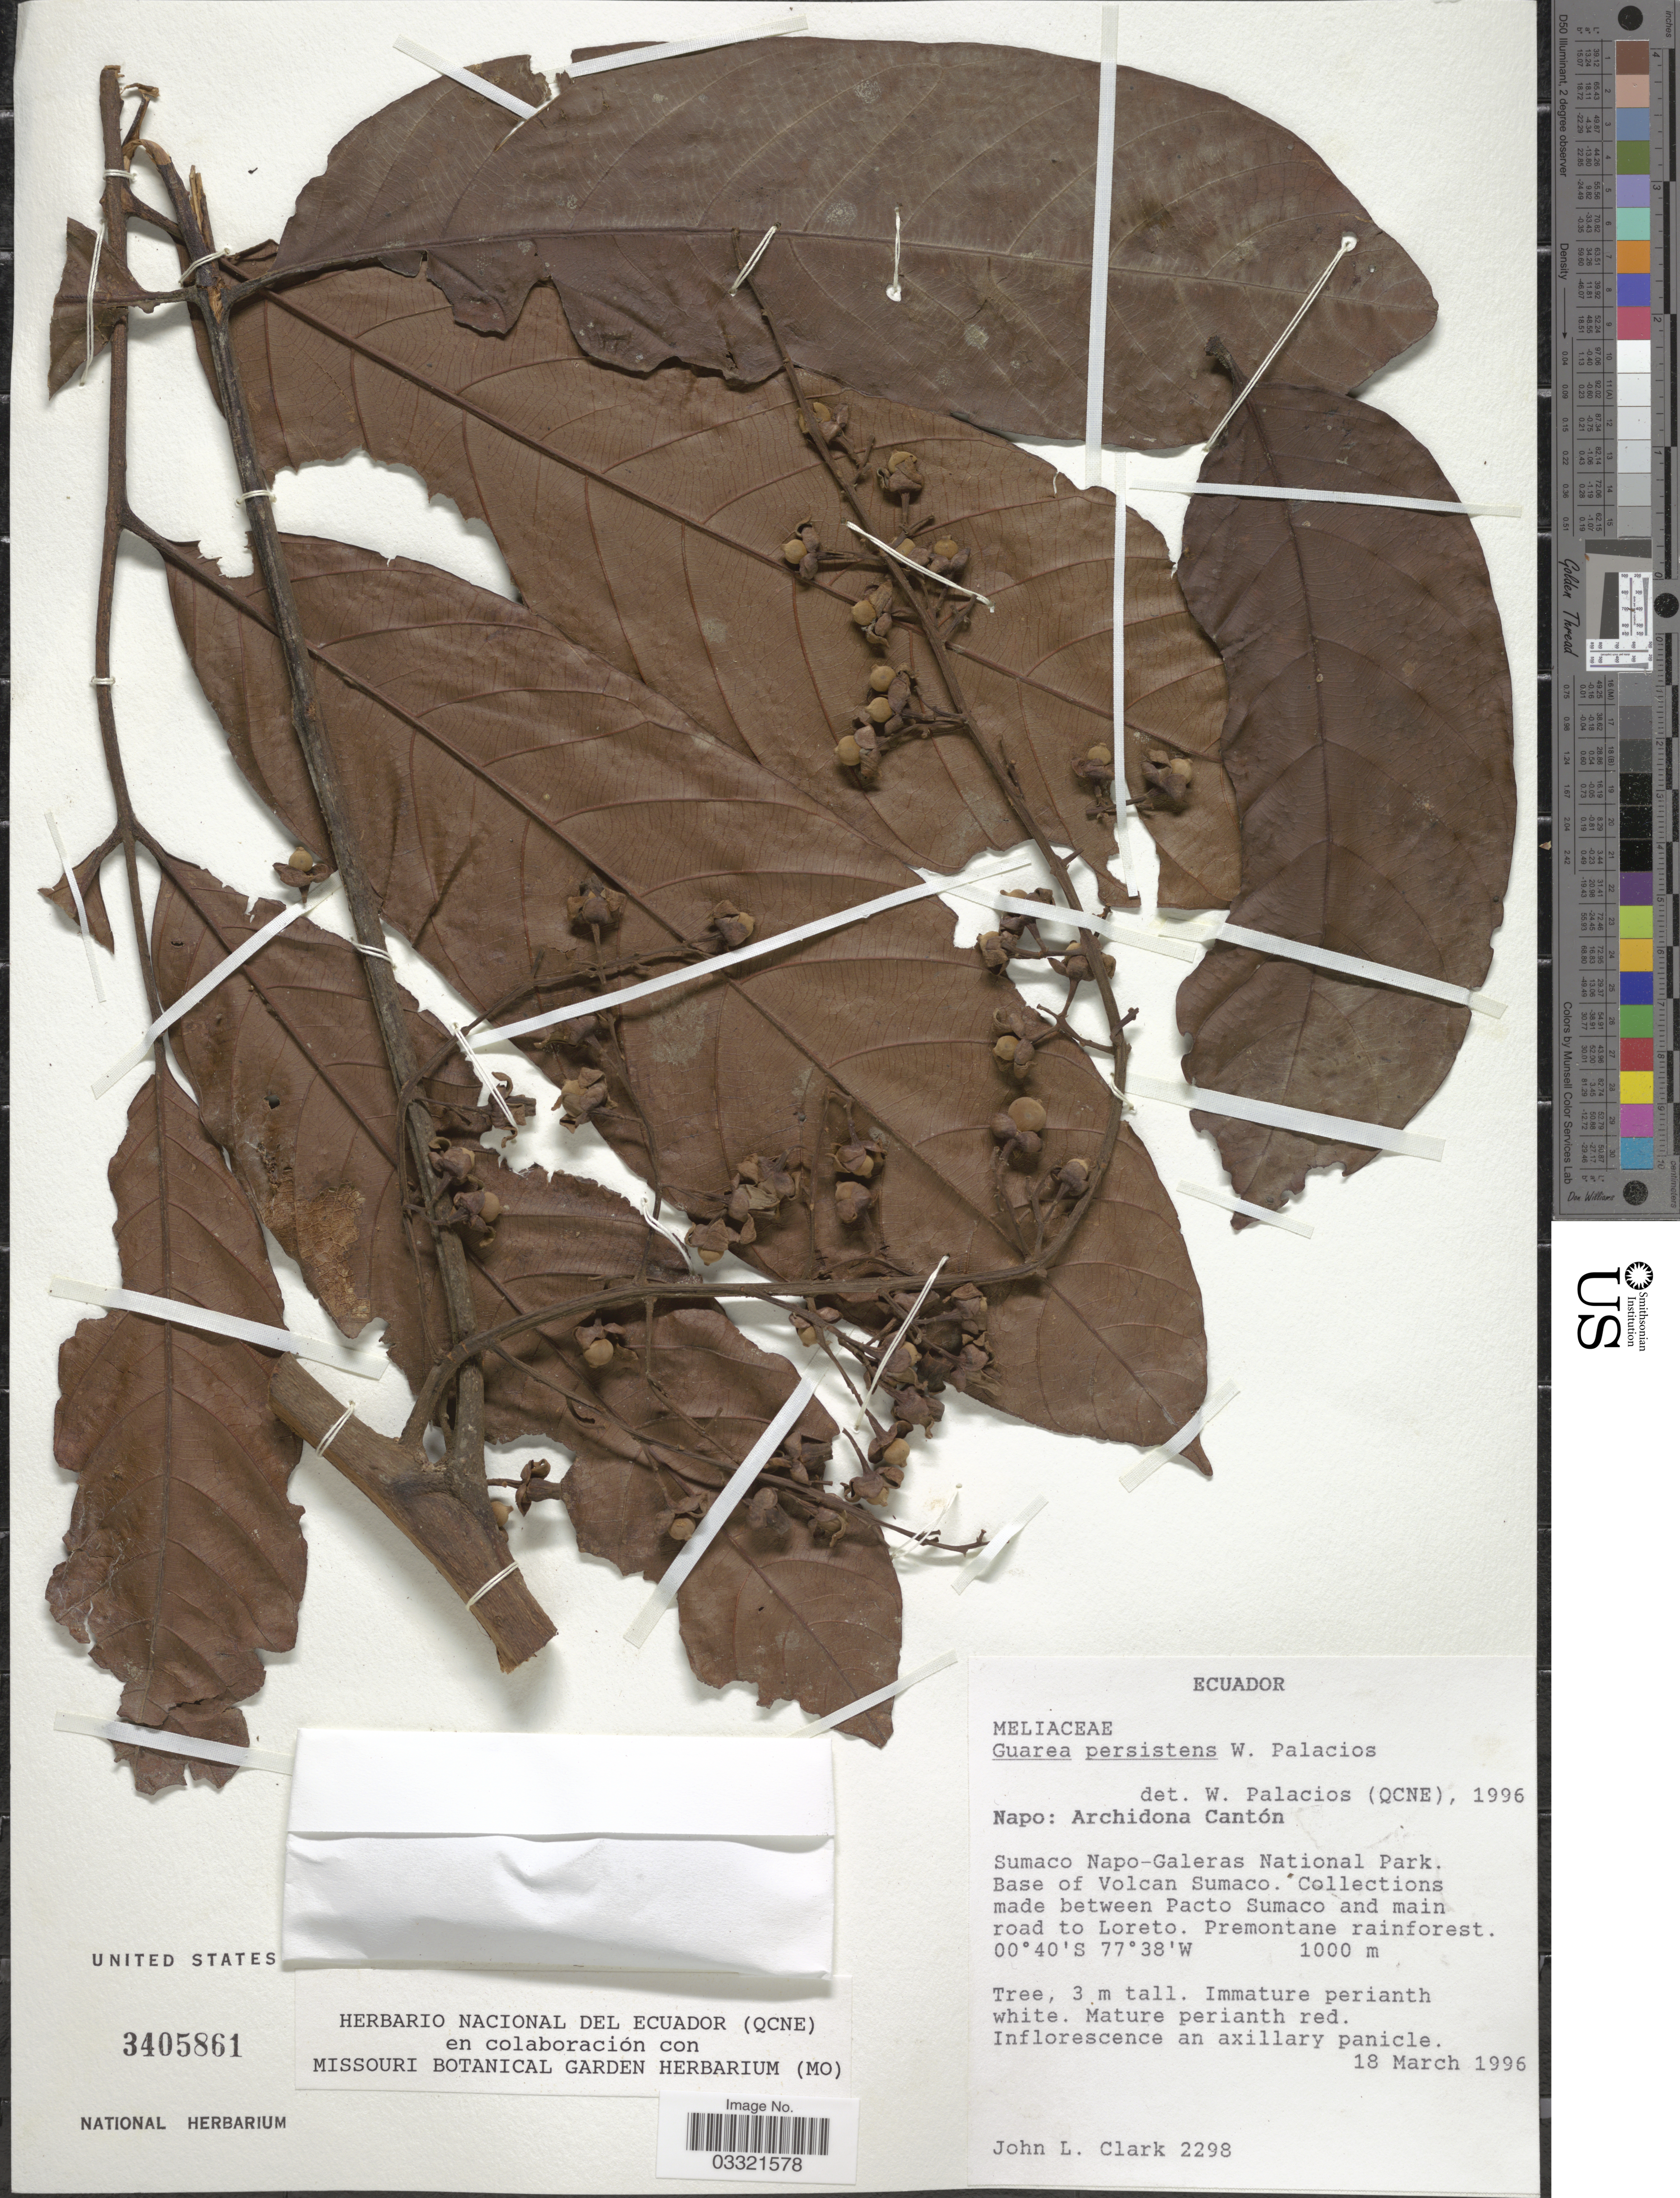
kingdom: Plantae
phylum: Tracheophyta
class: Magnoliopsida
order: Sapindales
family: Meliaceae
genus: Guarea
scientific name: Guarea persistens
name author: Palacios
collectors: J. L. Clark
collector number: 2298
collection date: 1996-03-18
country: Ecuador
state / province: Napo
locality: Archidona Cantón. Sumaco Napo - Galeras National Park. Base of Volcan Sumaco. Collections made between Pacto Sumaco and main road to Loreto.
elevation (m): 1000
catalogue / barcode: US 3405861